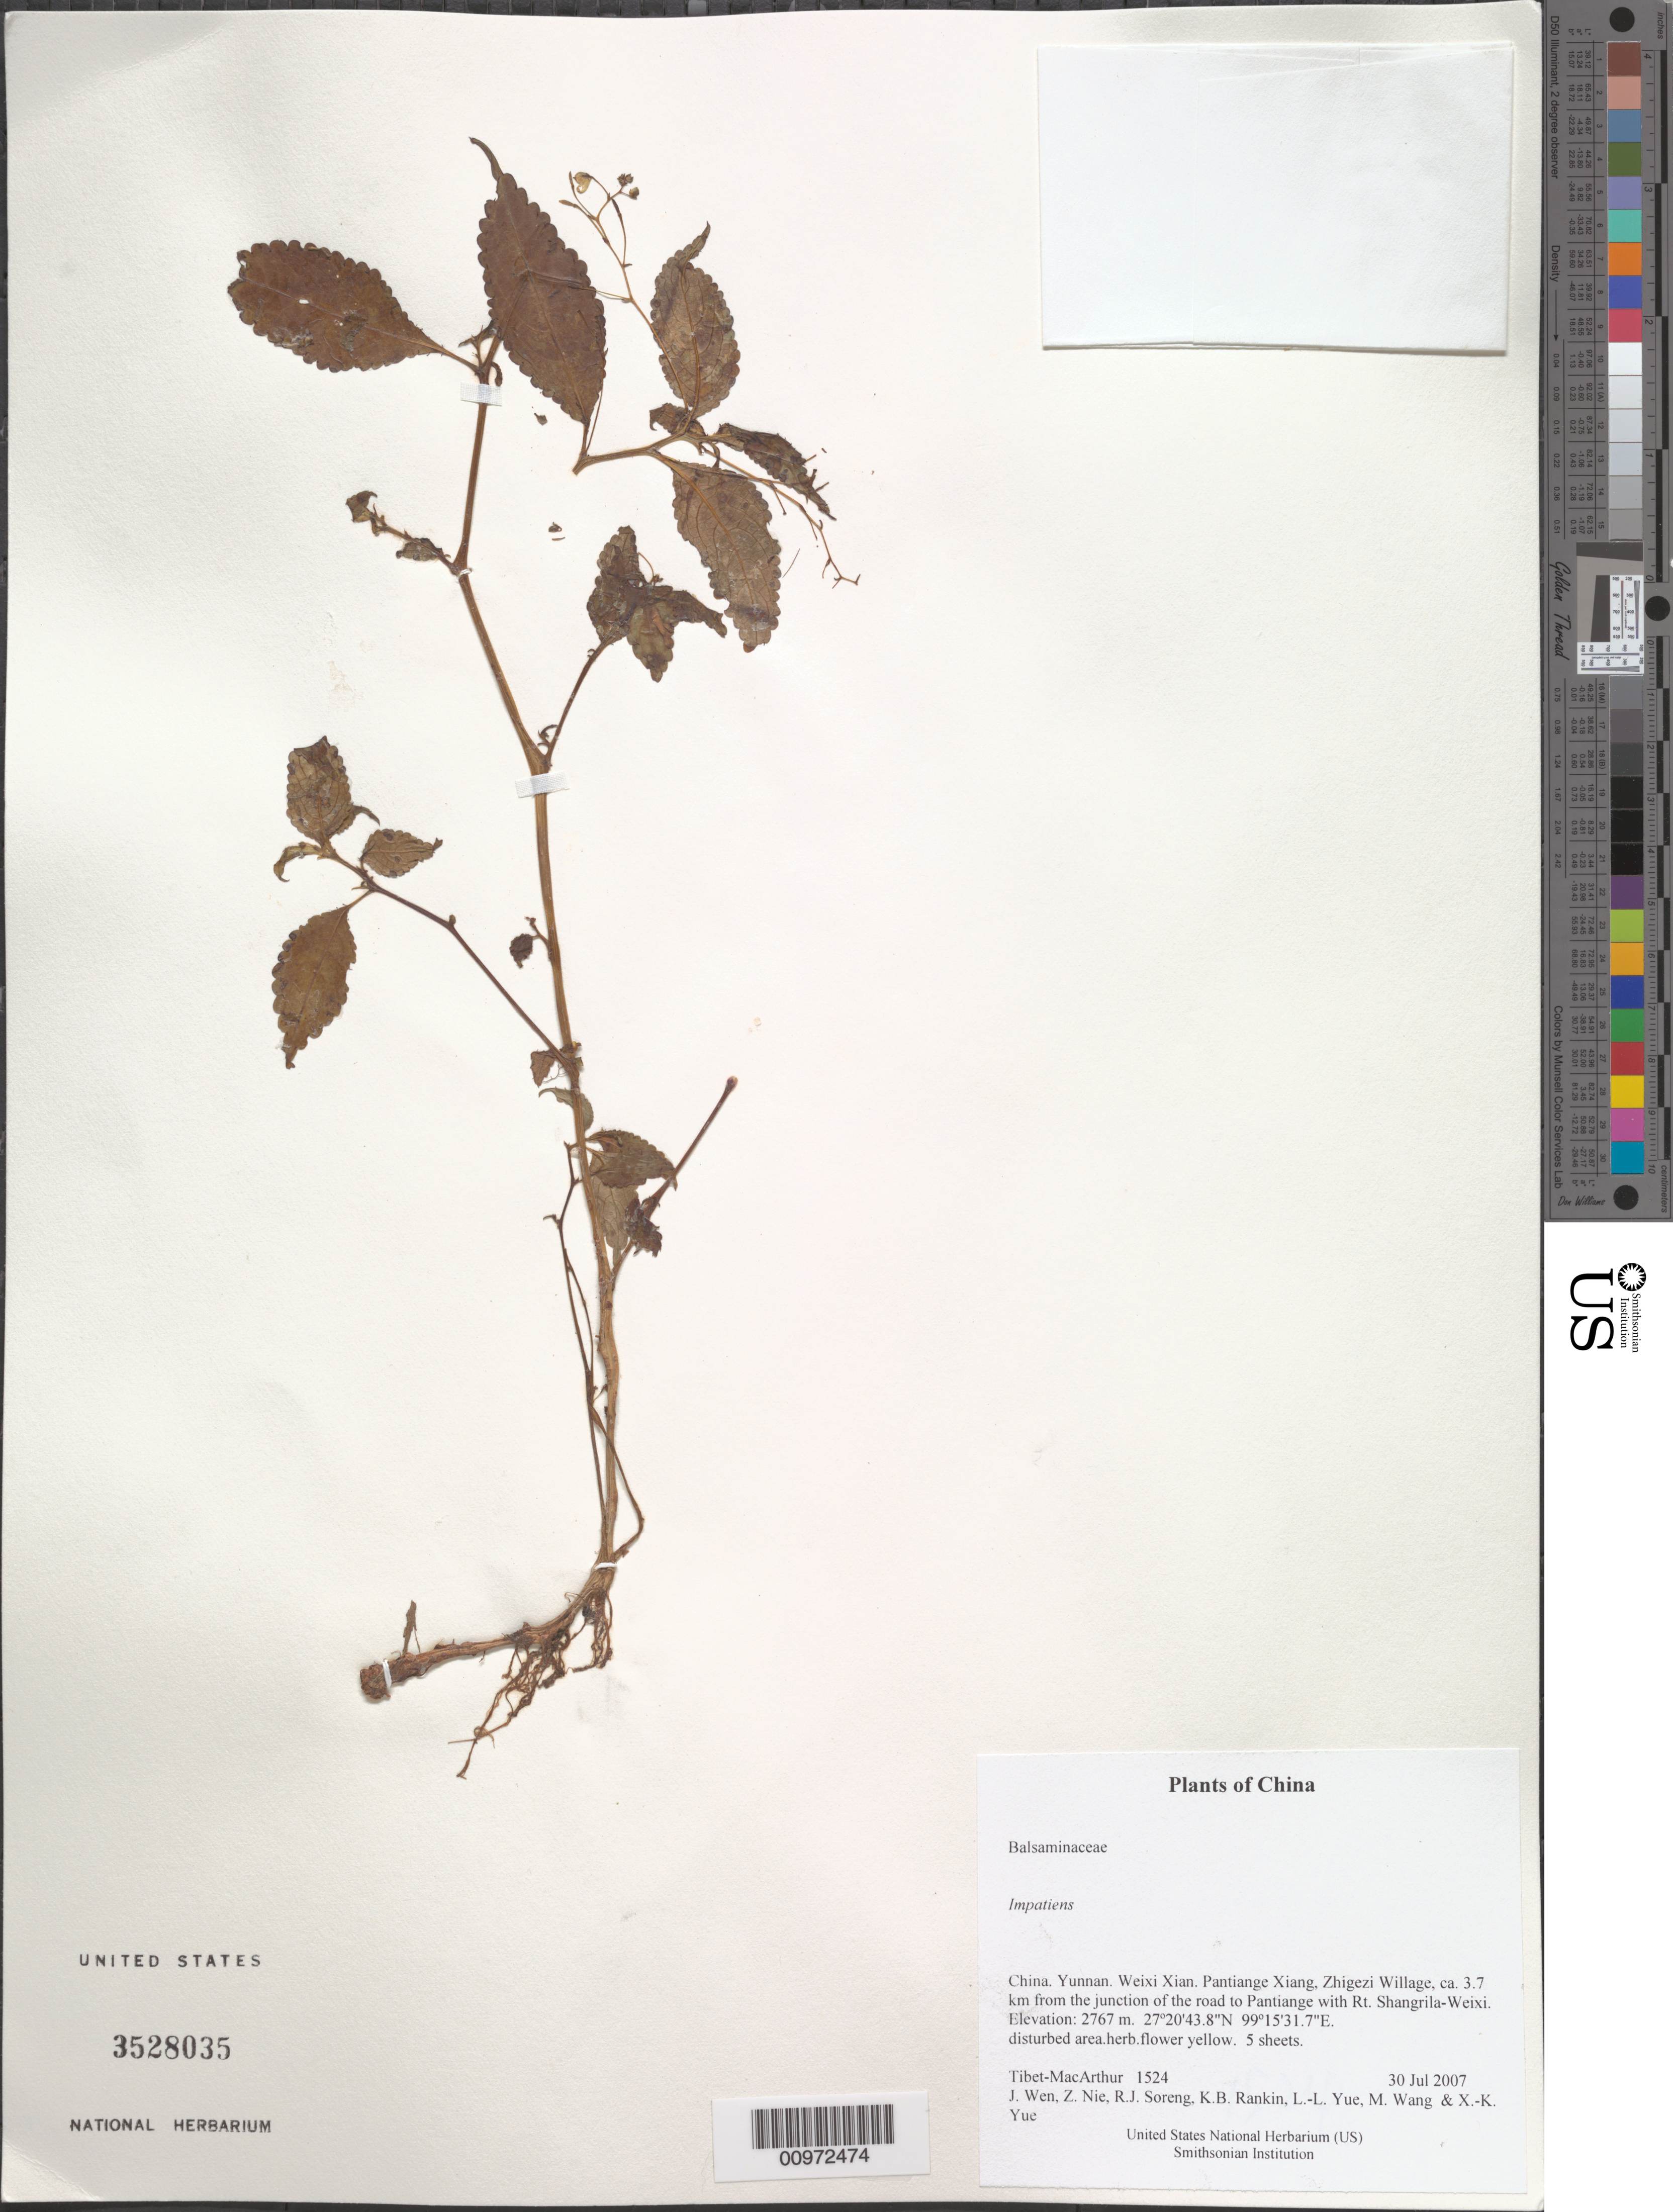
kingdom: Plantae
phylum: Tracheophyta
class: Magnoliopsida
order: Ericales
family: Balsaminaceae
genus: Impatiens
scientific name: Impatiens sp.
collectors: Tibet-MacArthur, J. Wen, Z. Nie, R. J. Soreng, K. Rankin, L. Yue, M. Wang & X. Yue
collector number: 1524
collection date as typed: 30 Jul 2007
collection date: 2007-07-30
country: China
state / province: Yunnan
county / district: Weixi Xian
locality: Pantiange Xiang, Zhigezi Willage, ca. 3.7 km from the junction of the road to Pantiange with Rt. Shangrila-Weixi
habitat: disturbed area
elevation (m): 2767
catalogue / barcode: US 3528035